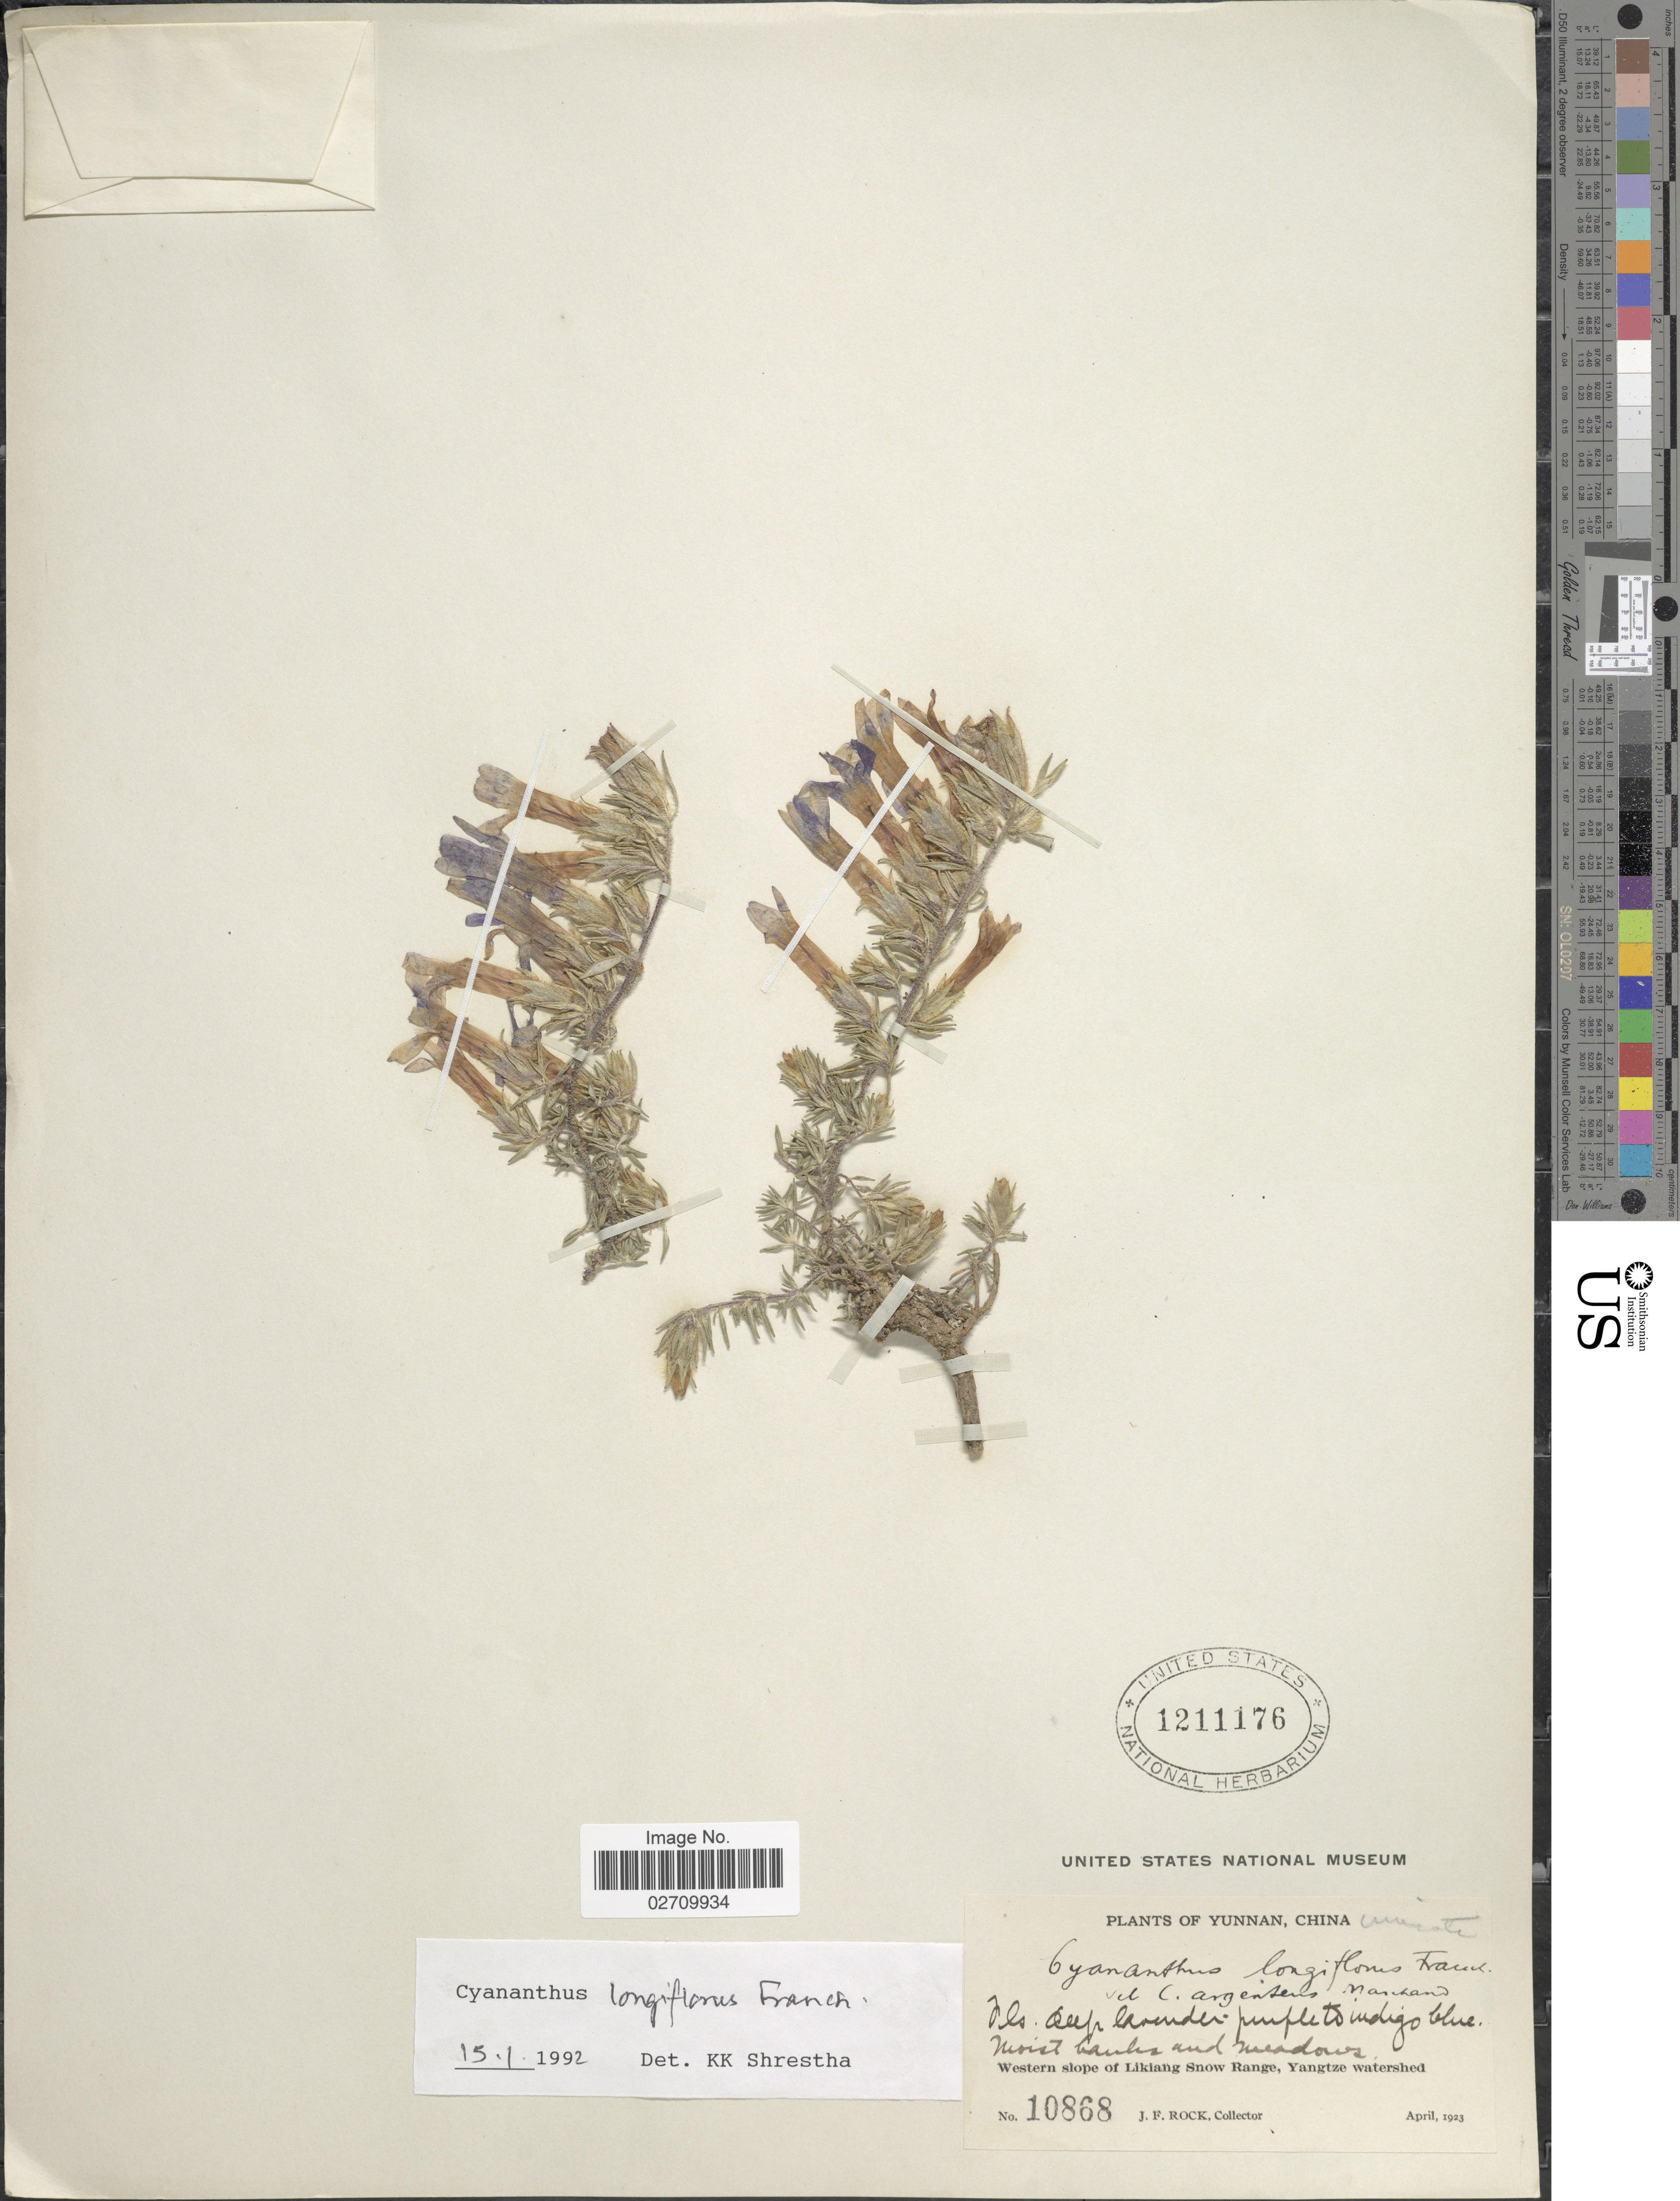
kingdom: Plantae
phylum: Tracheophyta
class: Magnoliopsida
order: Asterales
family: Campanulaceae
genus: Cyananthus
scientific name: Cyananthus longiflorus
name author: Franch.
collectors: J. F. Rock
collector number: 10868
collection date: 1923-04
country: China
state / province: Yunnan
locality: Western slope of Likiang Snow Range, Yangtze watershed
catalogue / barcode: US 1211176